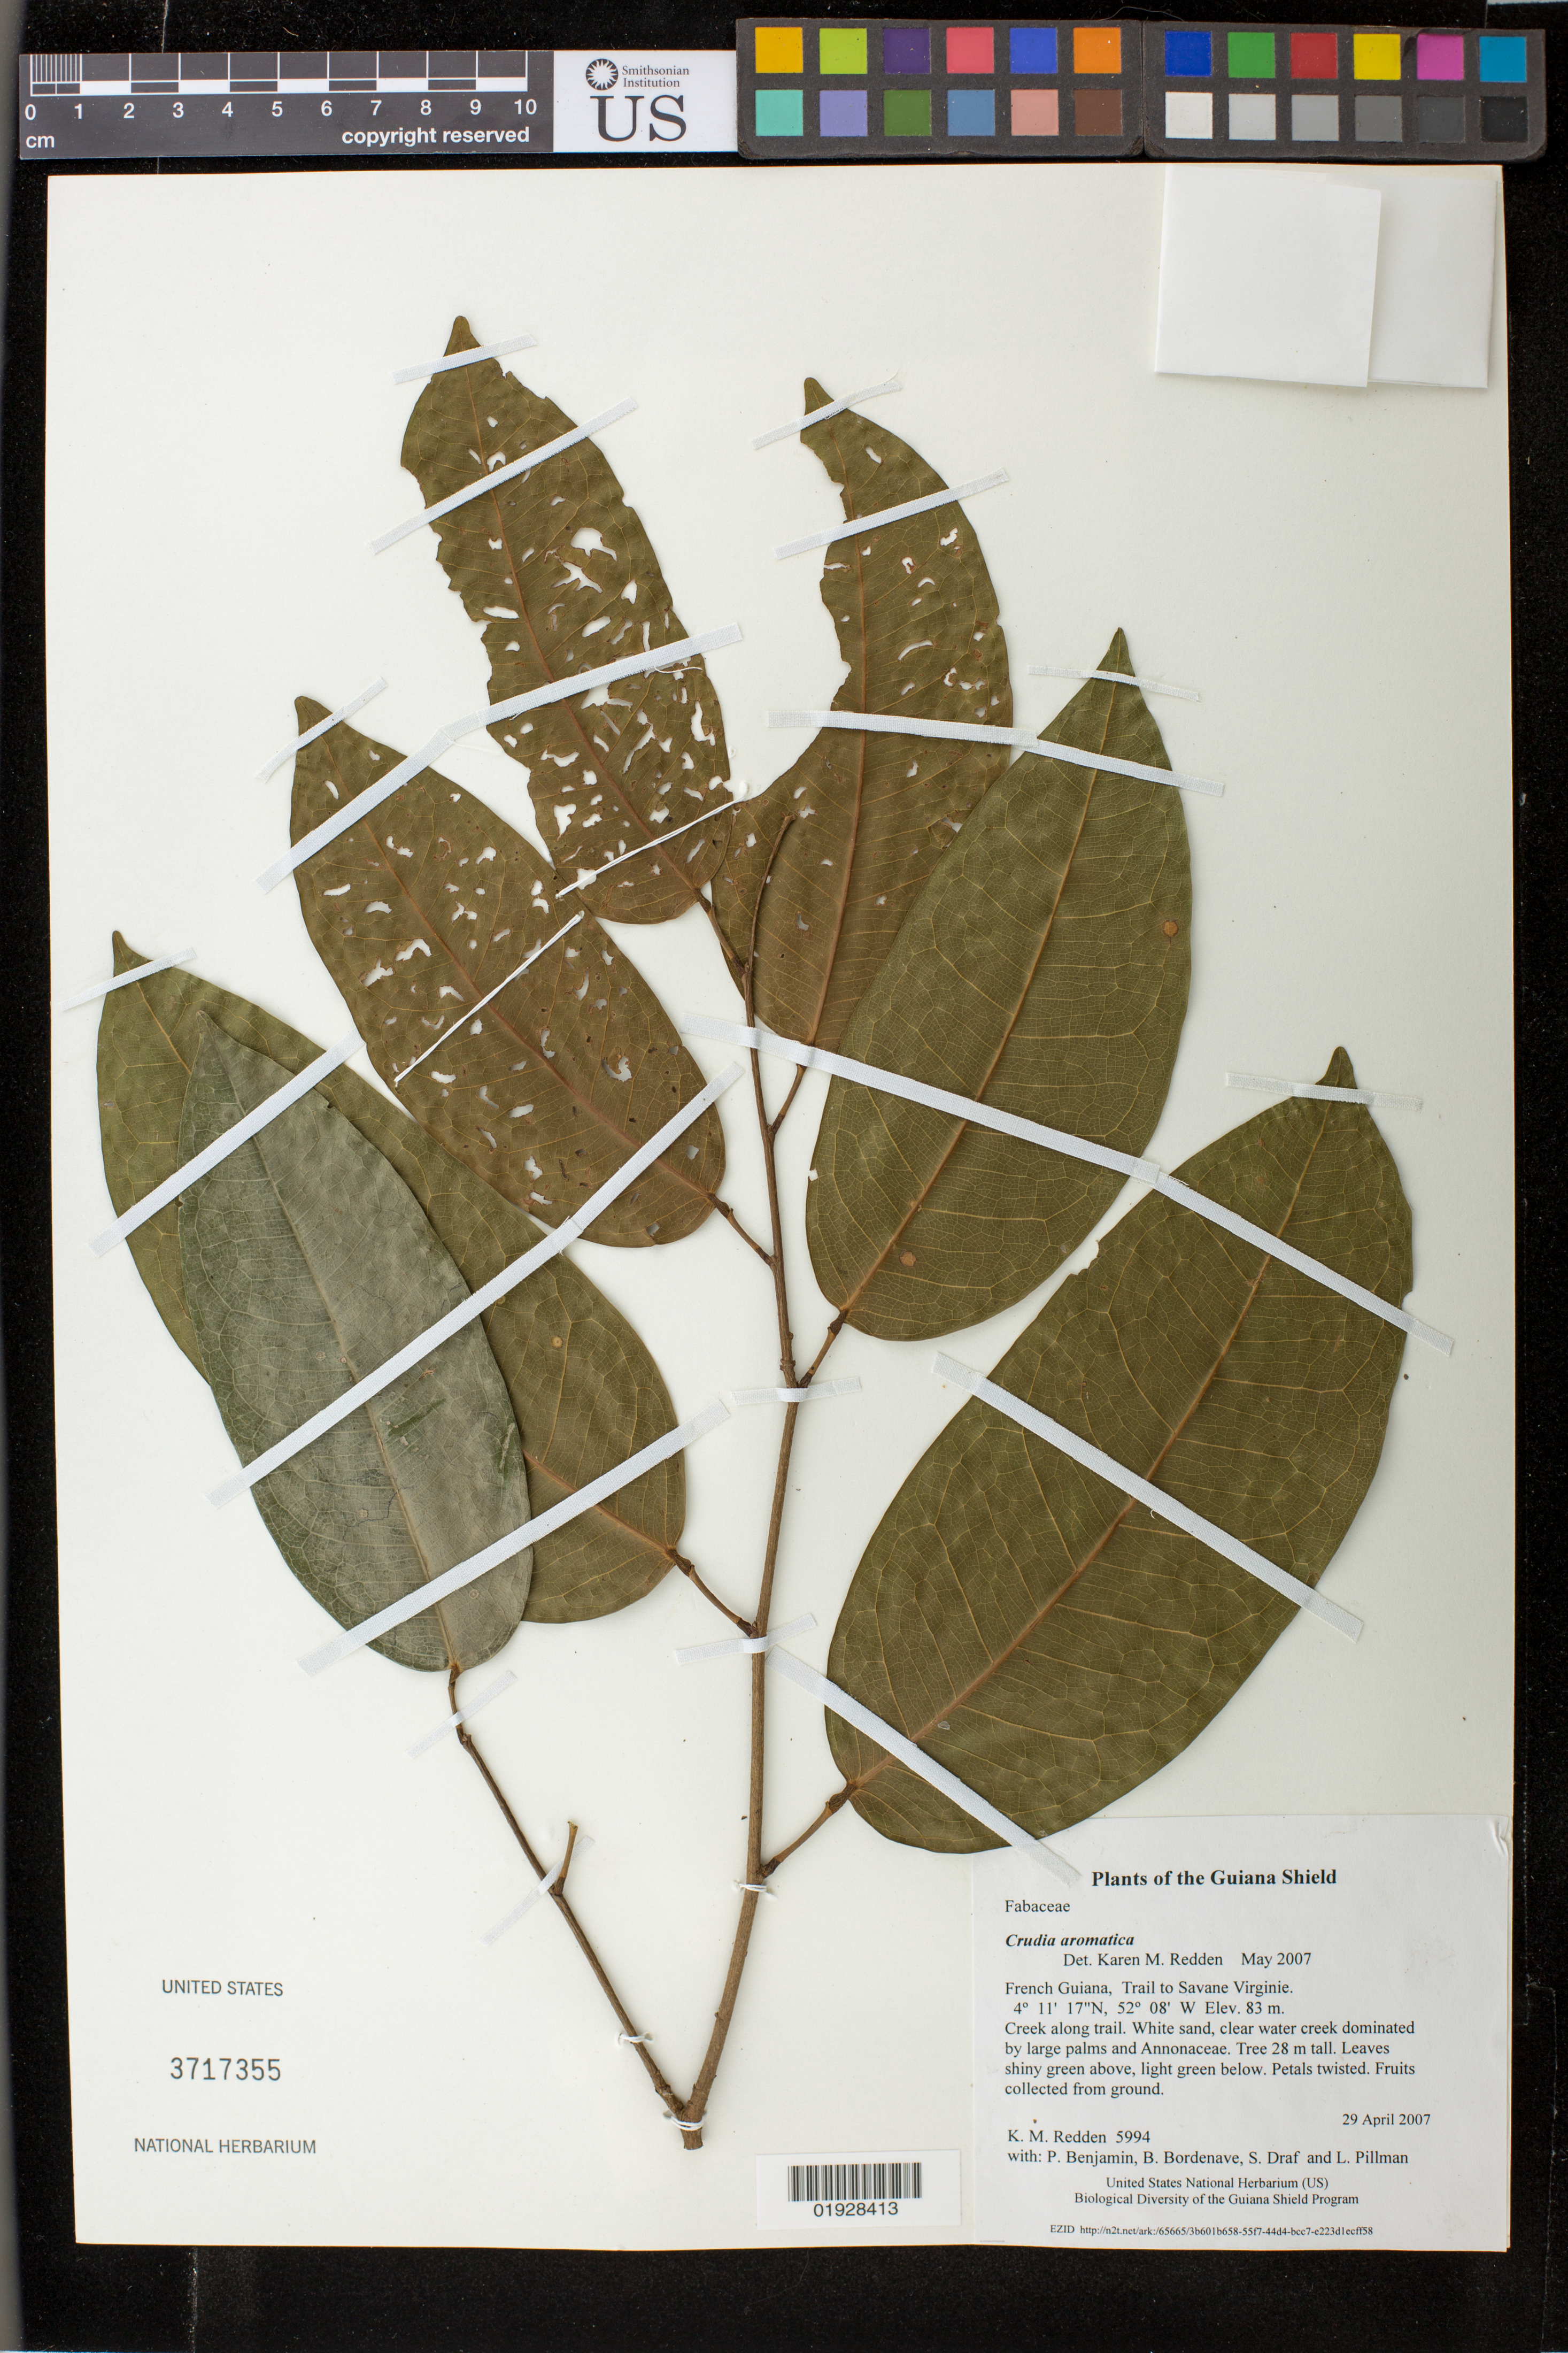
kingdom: Plantae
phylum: Tracheophyta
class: Magnoliopsida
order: Fabales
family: Fabaceae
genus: Crudia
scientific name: Crudia aromatica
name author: (Aubl.) Willd.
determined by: Redden, K. M.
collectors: K. M. Redden, P. Benjamin, B. Bordenave, S. Draf & L. Pillman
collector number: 5994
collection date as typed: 29 April 2007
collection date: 2007-04-29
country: French Guiana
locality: Trail to Savane Virginie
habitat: Creek along trail. White sand, clear water creek dominated by large palms and Annonaceae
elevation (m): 83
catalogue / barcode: US 3717355